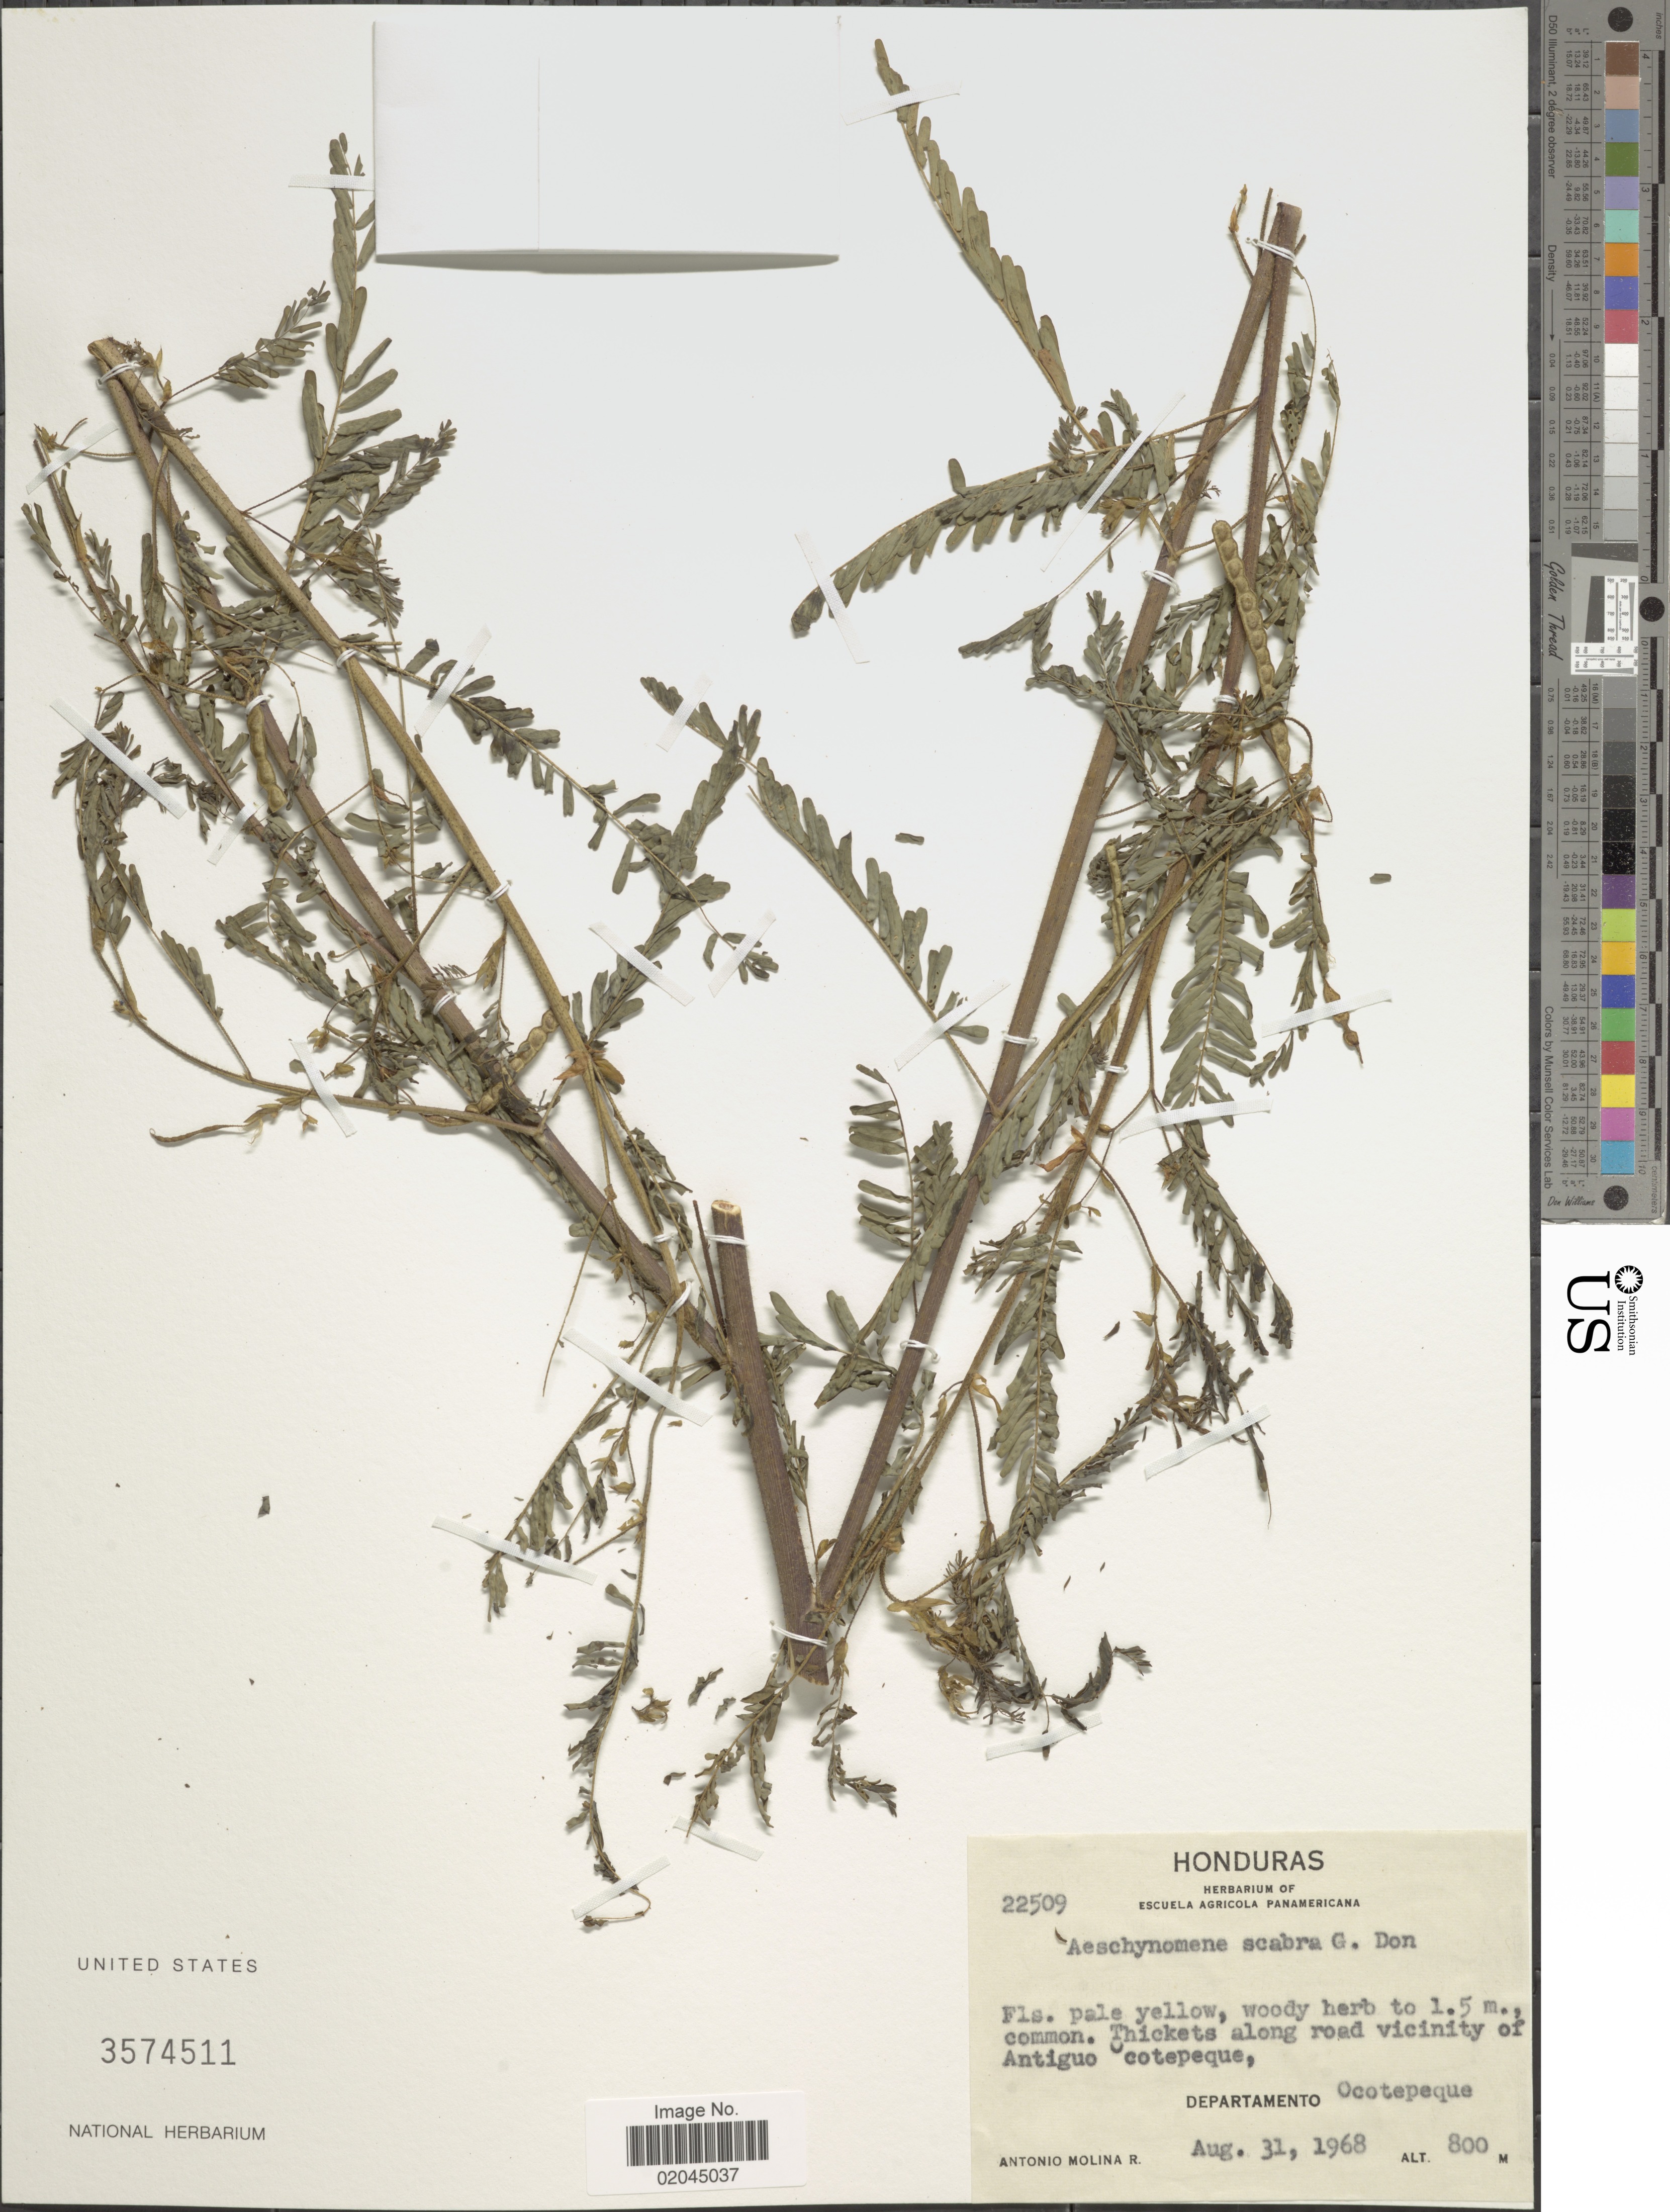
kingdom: Plantae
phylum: Tracheophyta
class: Magnoliopsida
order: Fabales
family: Fabaceae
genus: Aeschynomene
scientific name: Aeschynomene scabra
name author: G. Don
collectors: A. Molina R.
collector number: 22509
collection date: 1968-08-31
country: Honduras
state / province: Ocotepeque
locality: Thickets along road vicinity of Antiguo cotepeque, Departamento Ocotepeque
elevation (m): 800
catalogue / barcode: US 3574511